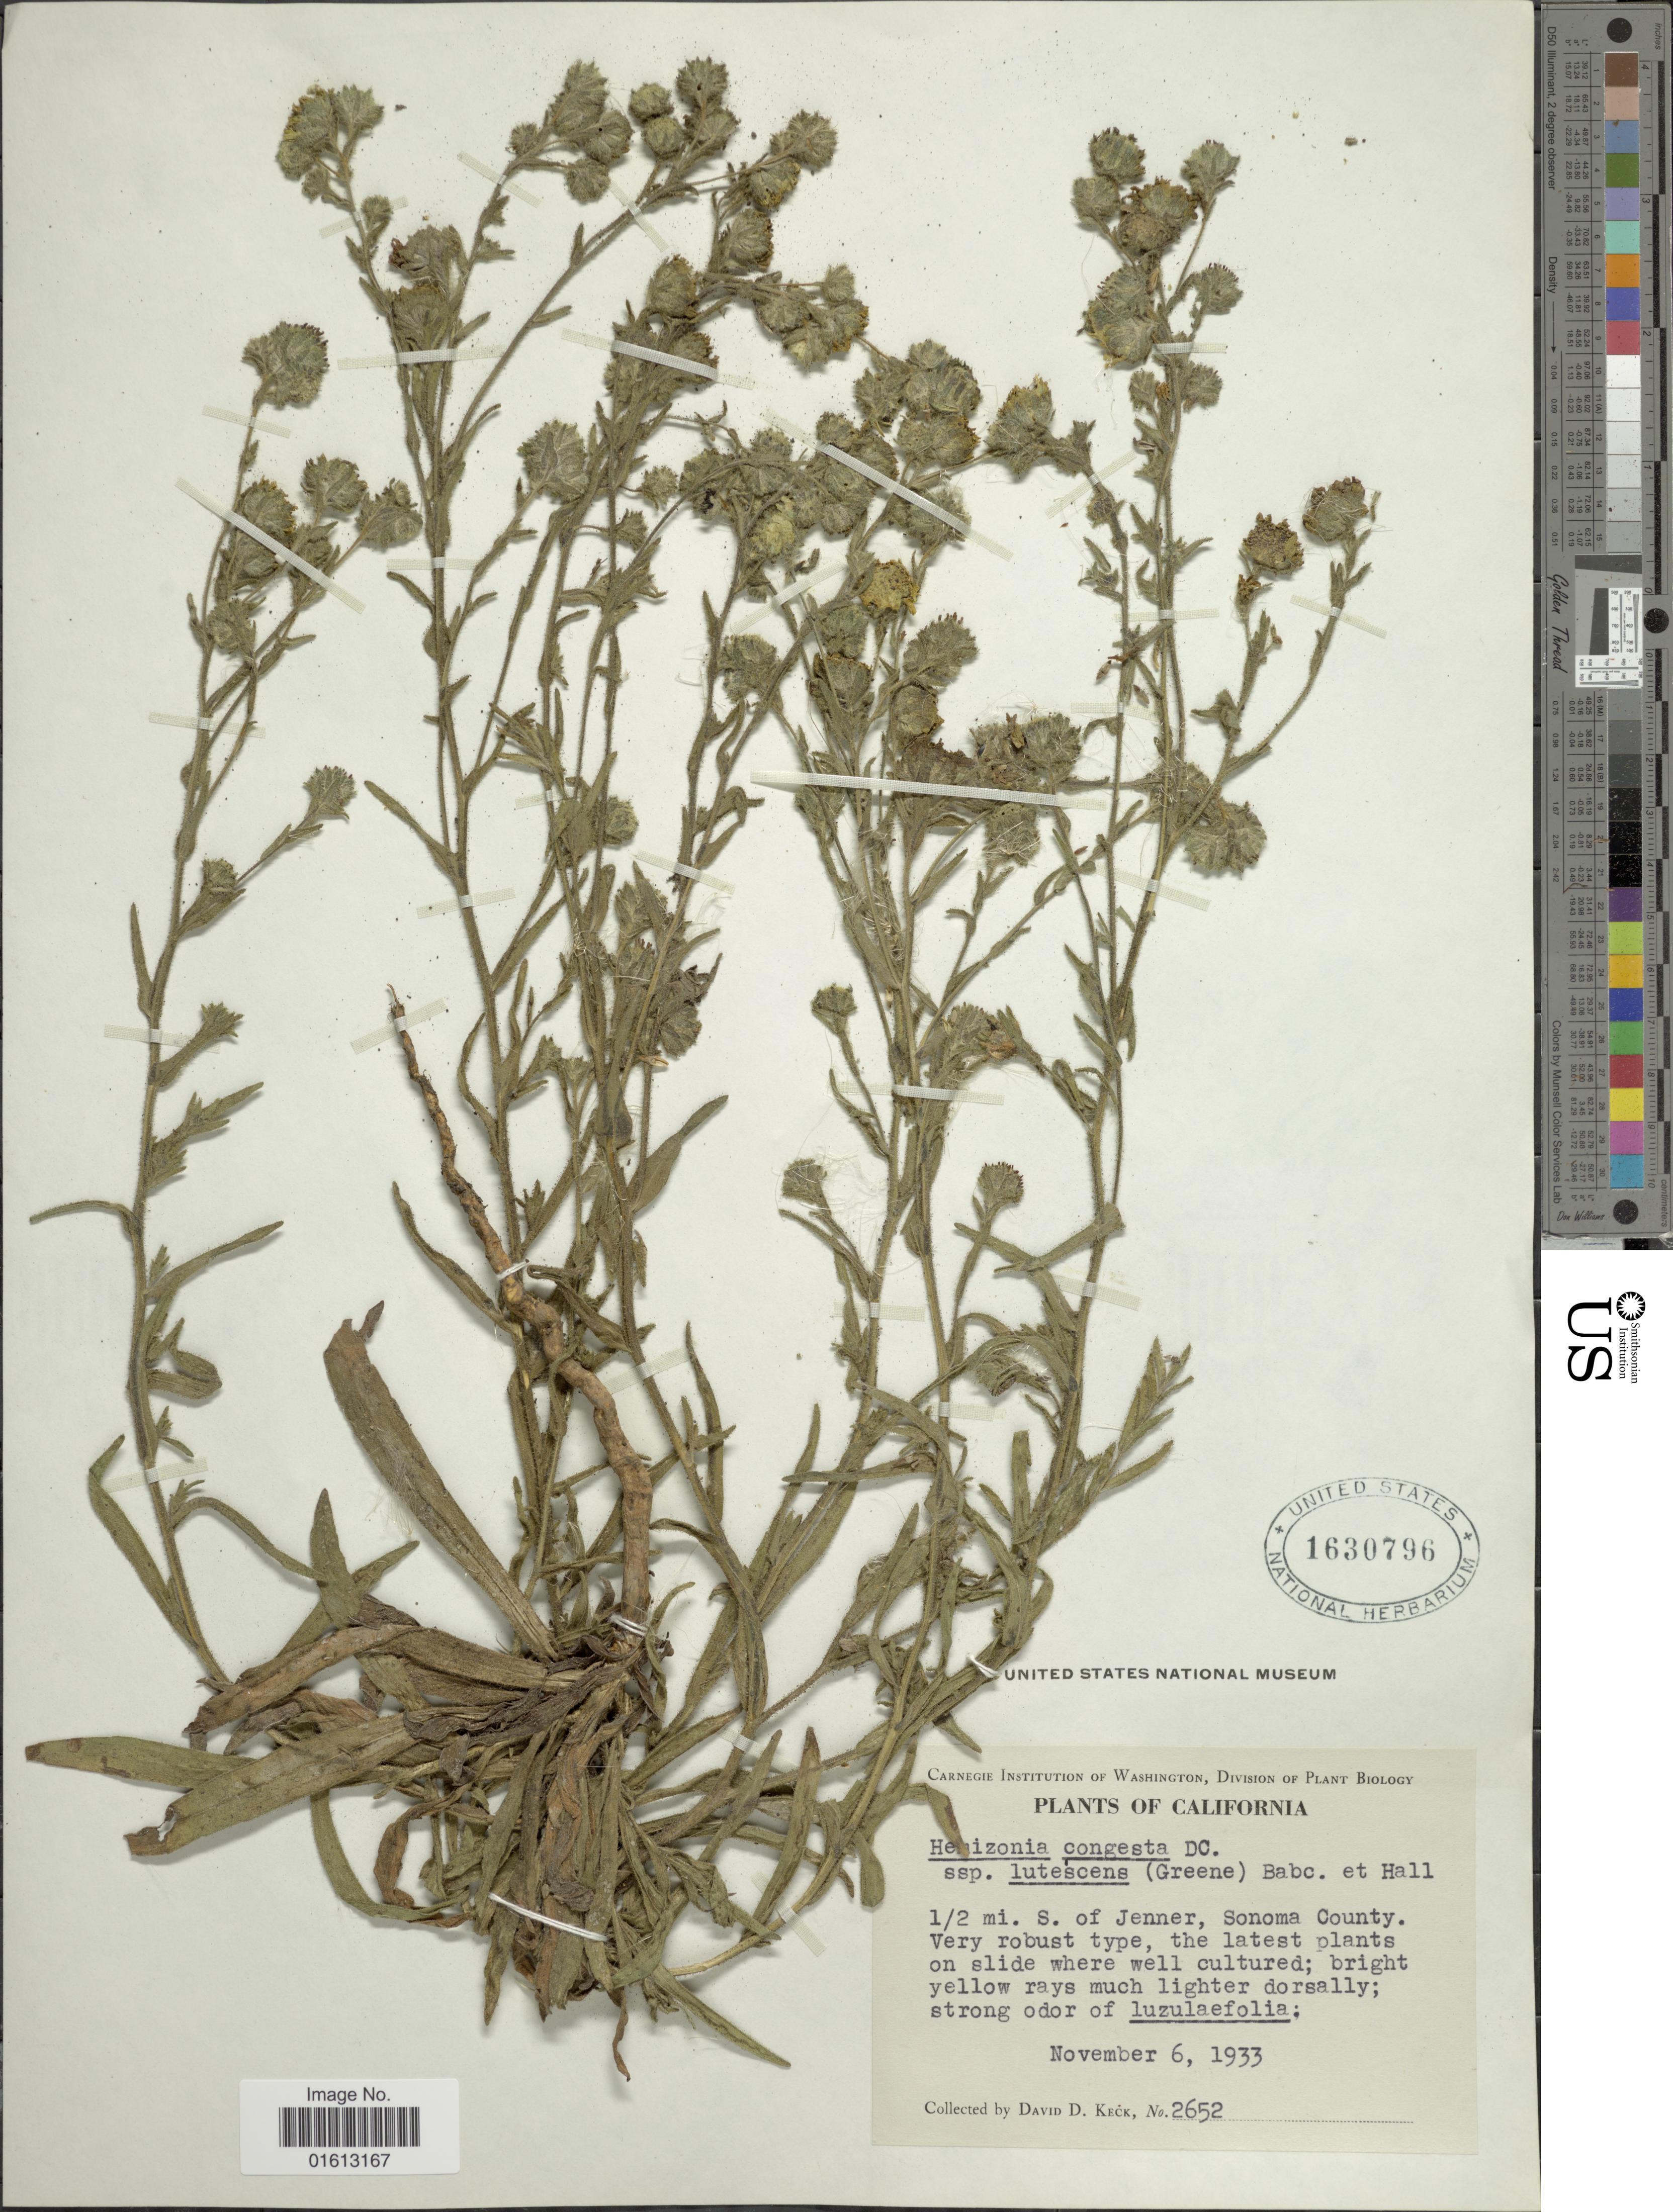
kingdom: Plantae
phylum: Tracheophyta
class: Magnoliopsida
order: Asterales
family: Asteraceae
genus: Hemizonia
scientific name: Hemizonia congesta subsp. lutescens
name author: (Greene) Babc. & H.M. Hall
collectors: D. D. Keck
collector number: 2652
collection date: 1933-11-06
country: United States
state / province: California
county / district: Sonoma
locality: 1/2 mi. S. of Jenner, Sonoma County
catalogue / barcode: US 1630796